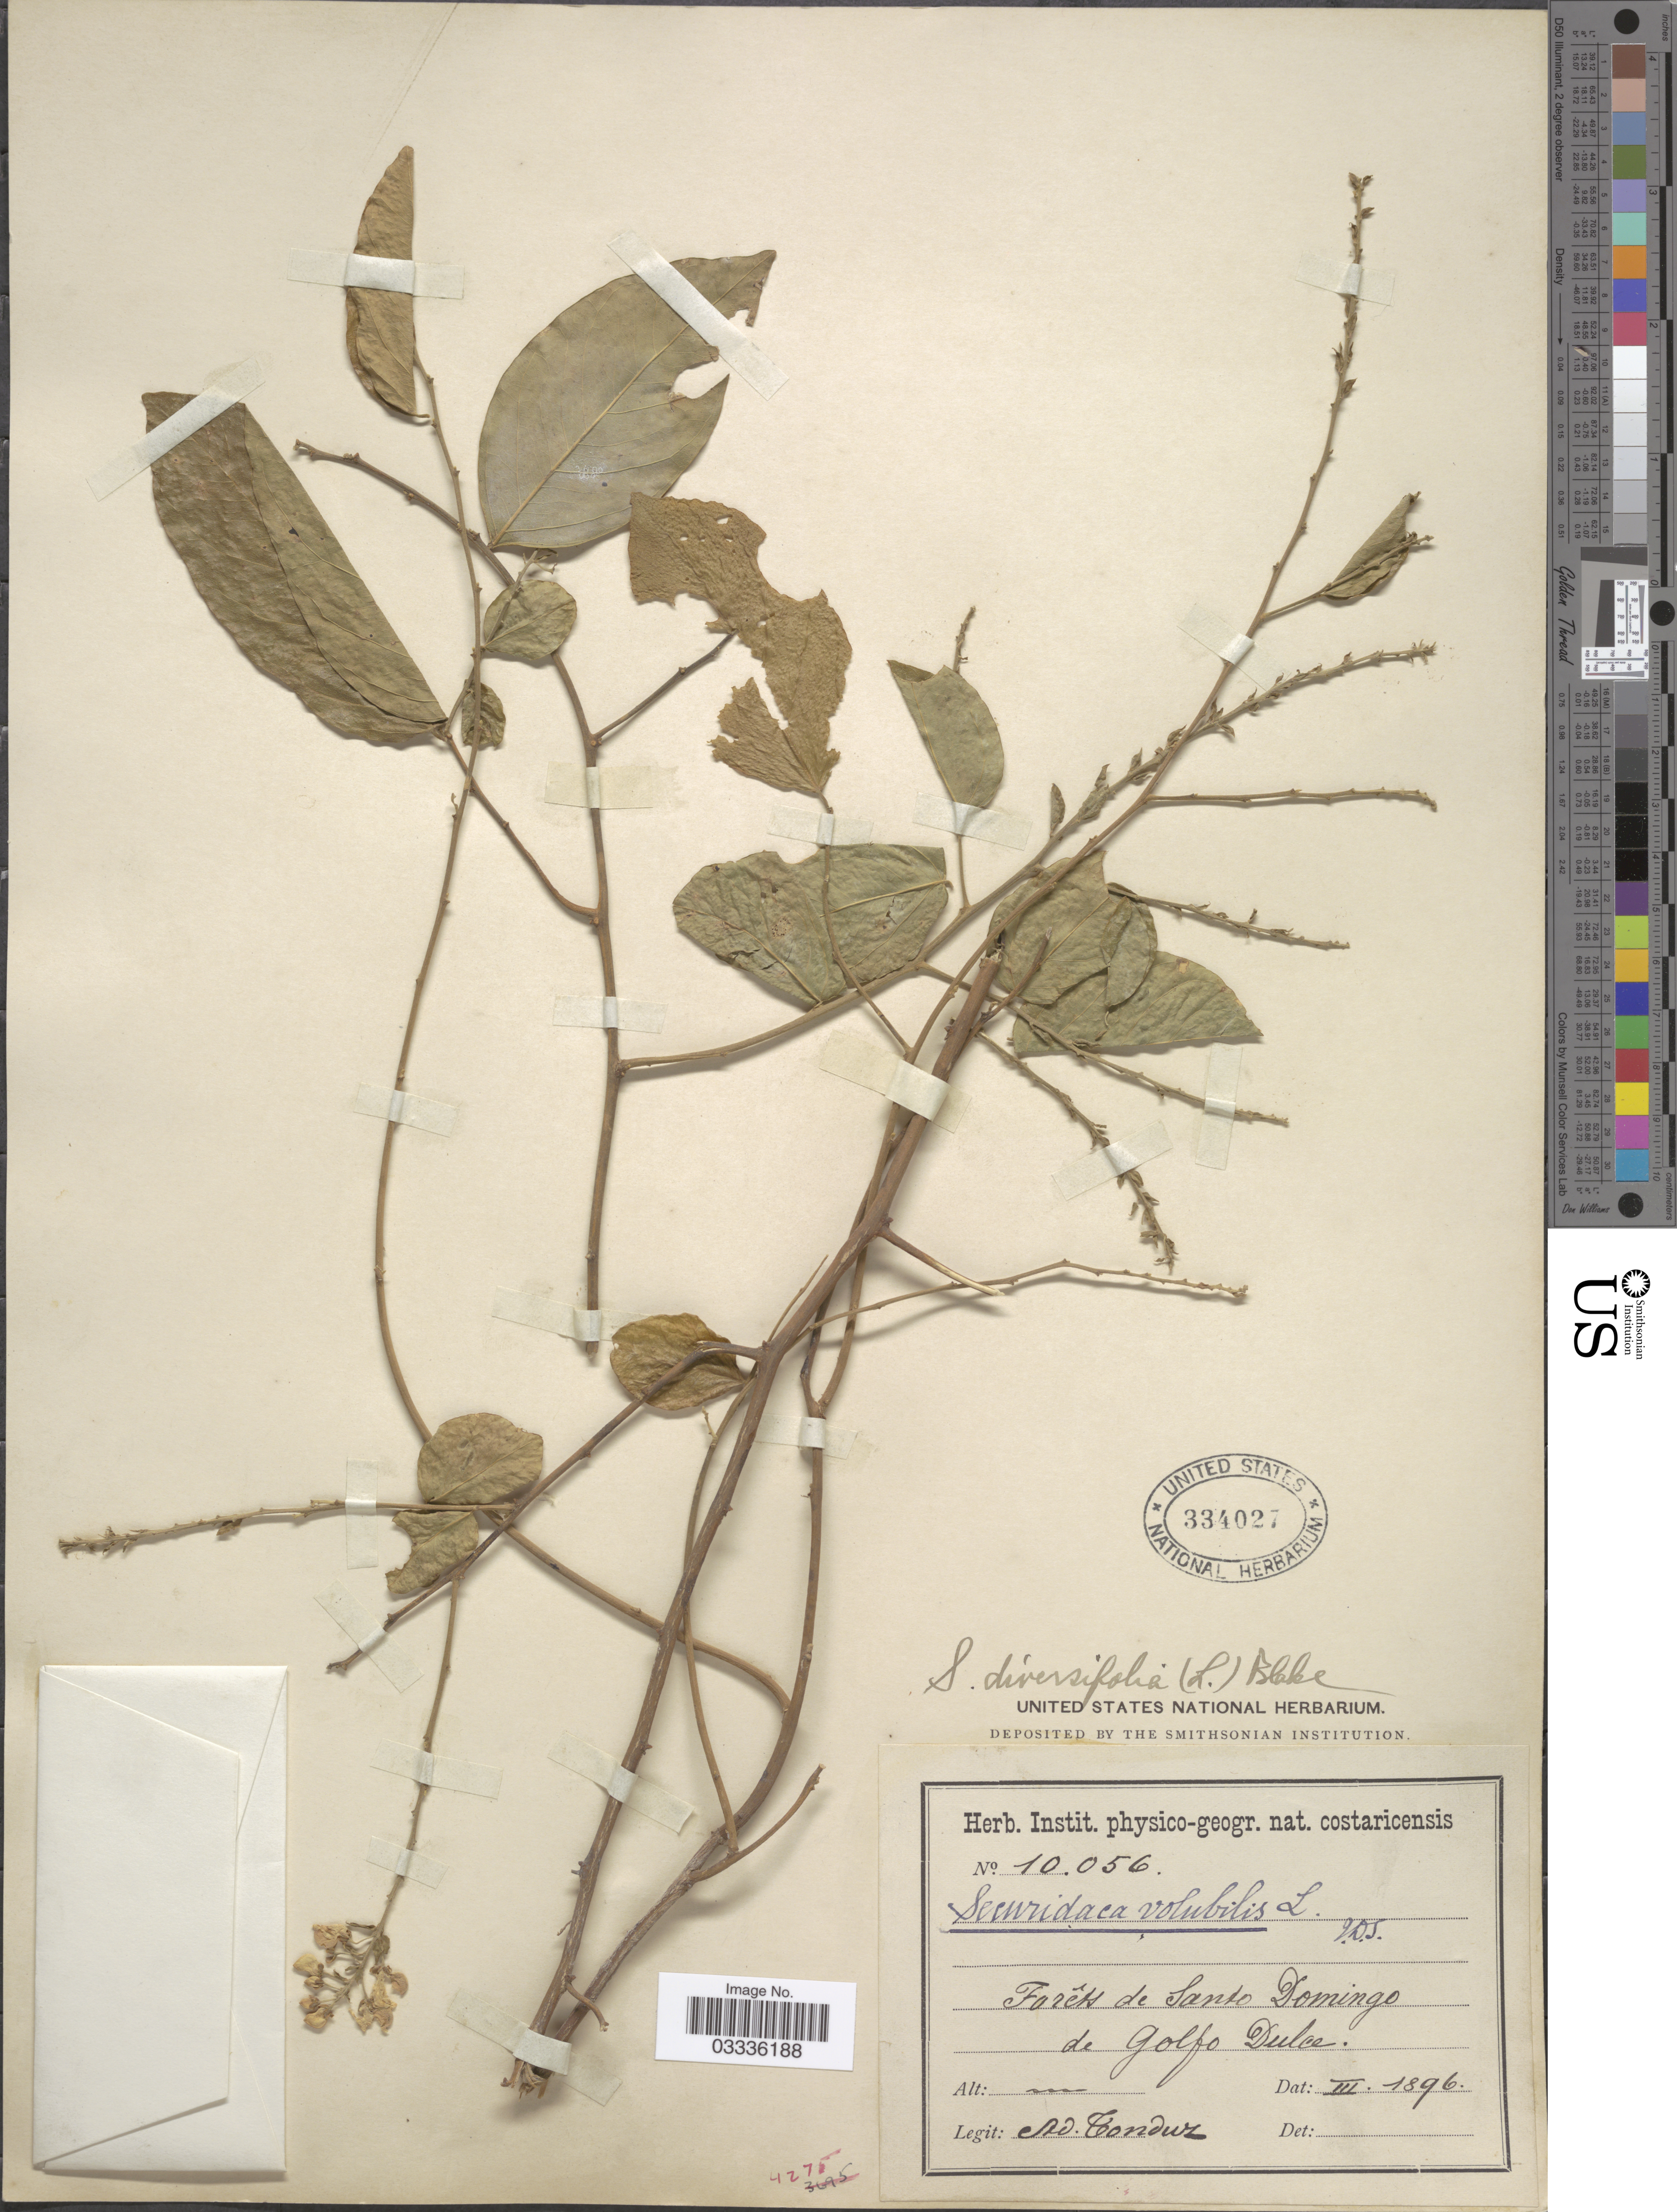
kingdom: Plantae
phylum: Tracheophyta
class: Magnoliopsida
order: Fabales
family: Polygalaceae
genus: Securidaca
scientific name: Securidaca diversifolia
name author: (L.) S.F. Blake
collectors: A. Tonduz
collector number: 10056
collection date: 1896-03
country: Costa Rica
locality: Forêts de Santo Domingo de Golfo Dulce.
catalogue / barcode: US 334027